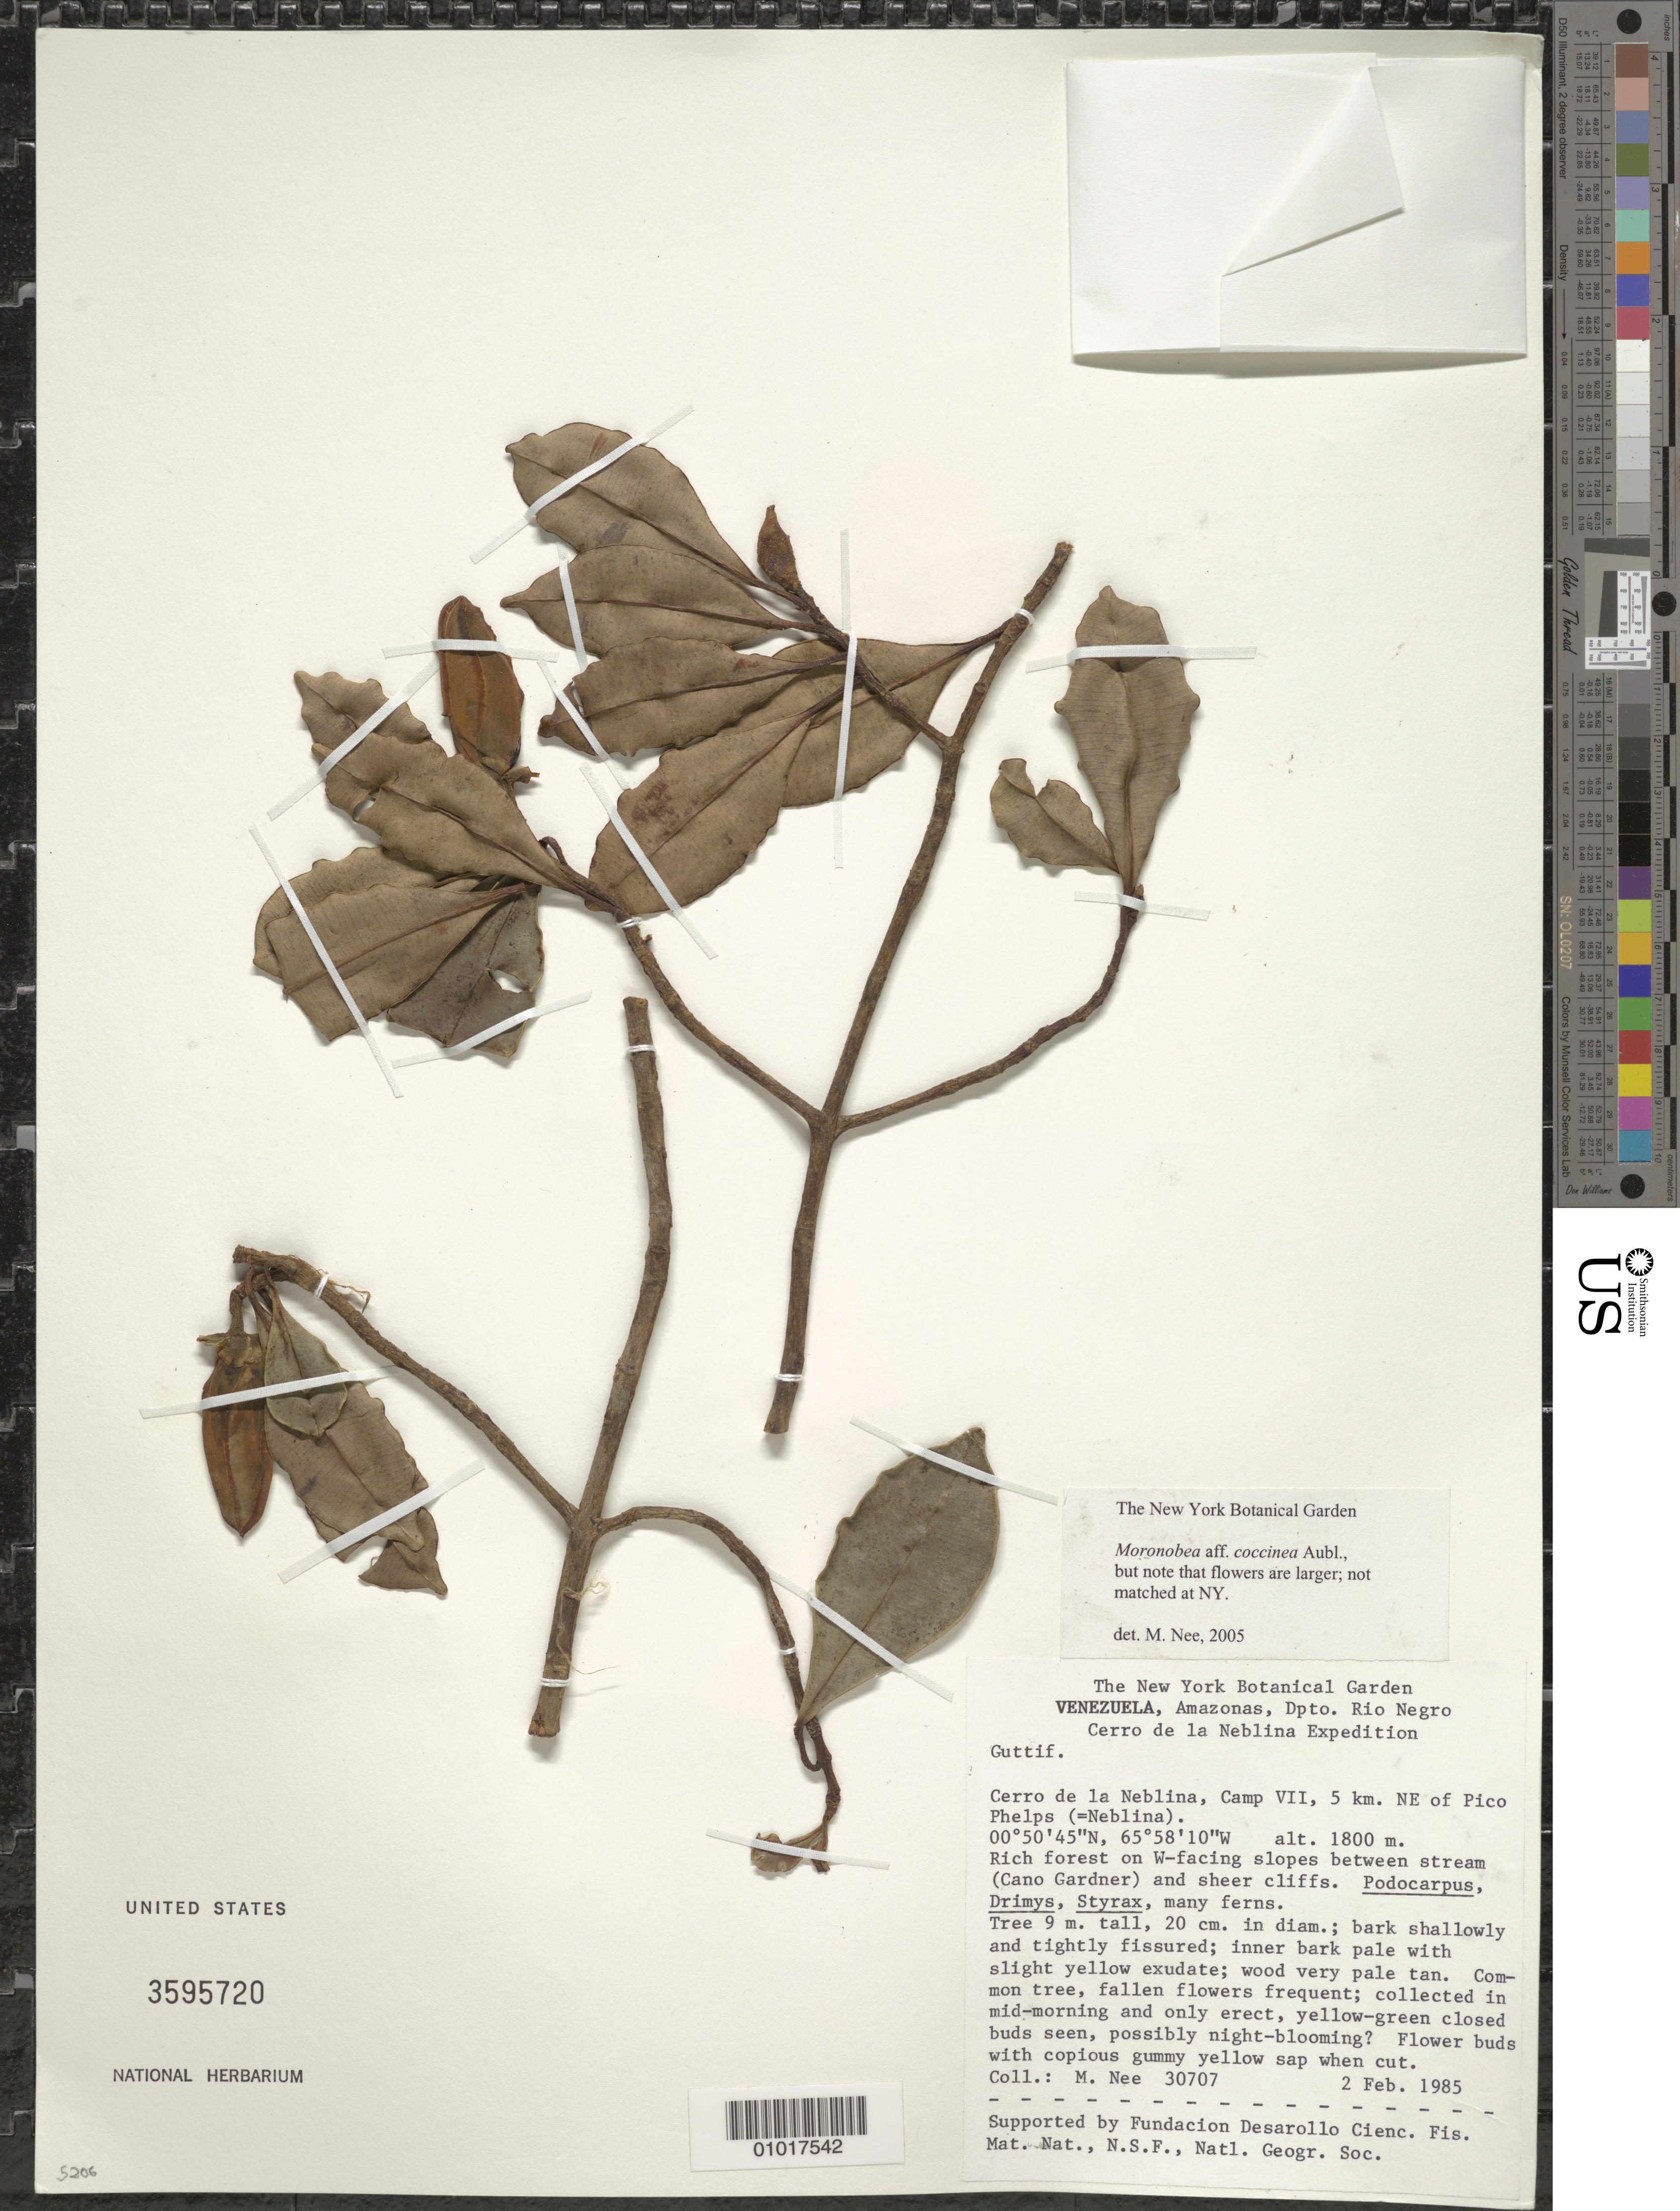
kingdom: Plantae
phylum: Tracheophyta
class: Magnoliopsida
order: Malpighiales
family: Clusiaceae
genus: Moronobea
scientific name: Moronobea coccinea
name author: Aubl.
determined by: Nee, Michael H.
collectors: M. Nee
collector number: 30707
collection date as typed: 2-Feb-85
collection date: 1985-02-02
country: Venezuela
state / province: Amazonas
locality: Cerro de la Neblina, Camp VII, 5 km NE of Pico Phelps (=Neblina).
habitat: Rich forest on W-facing slopes between stream (Cano Gardner) and sheer cliffs. Podocarpus, Drimys, Strayx, many ferns.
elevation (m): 1800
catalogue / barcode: US 3595720